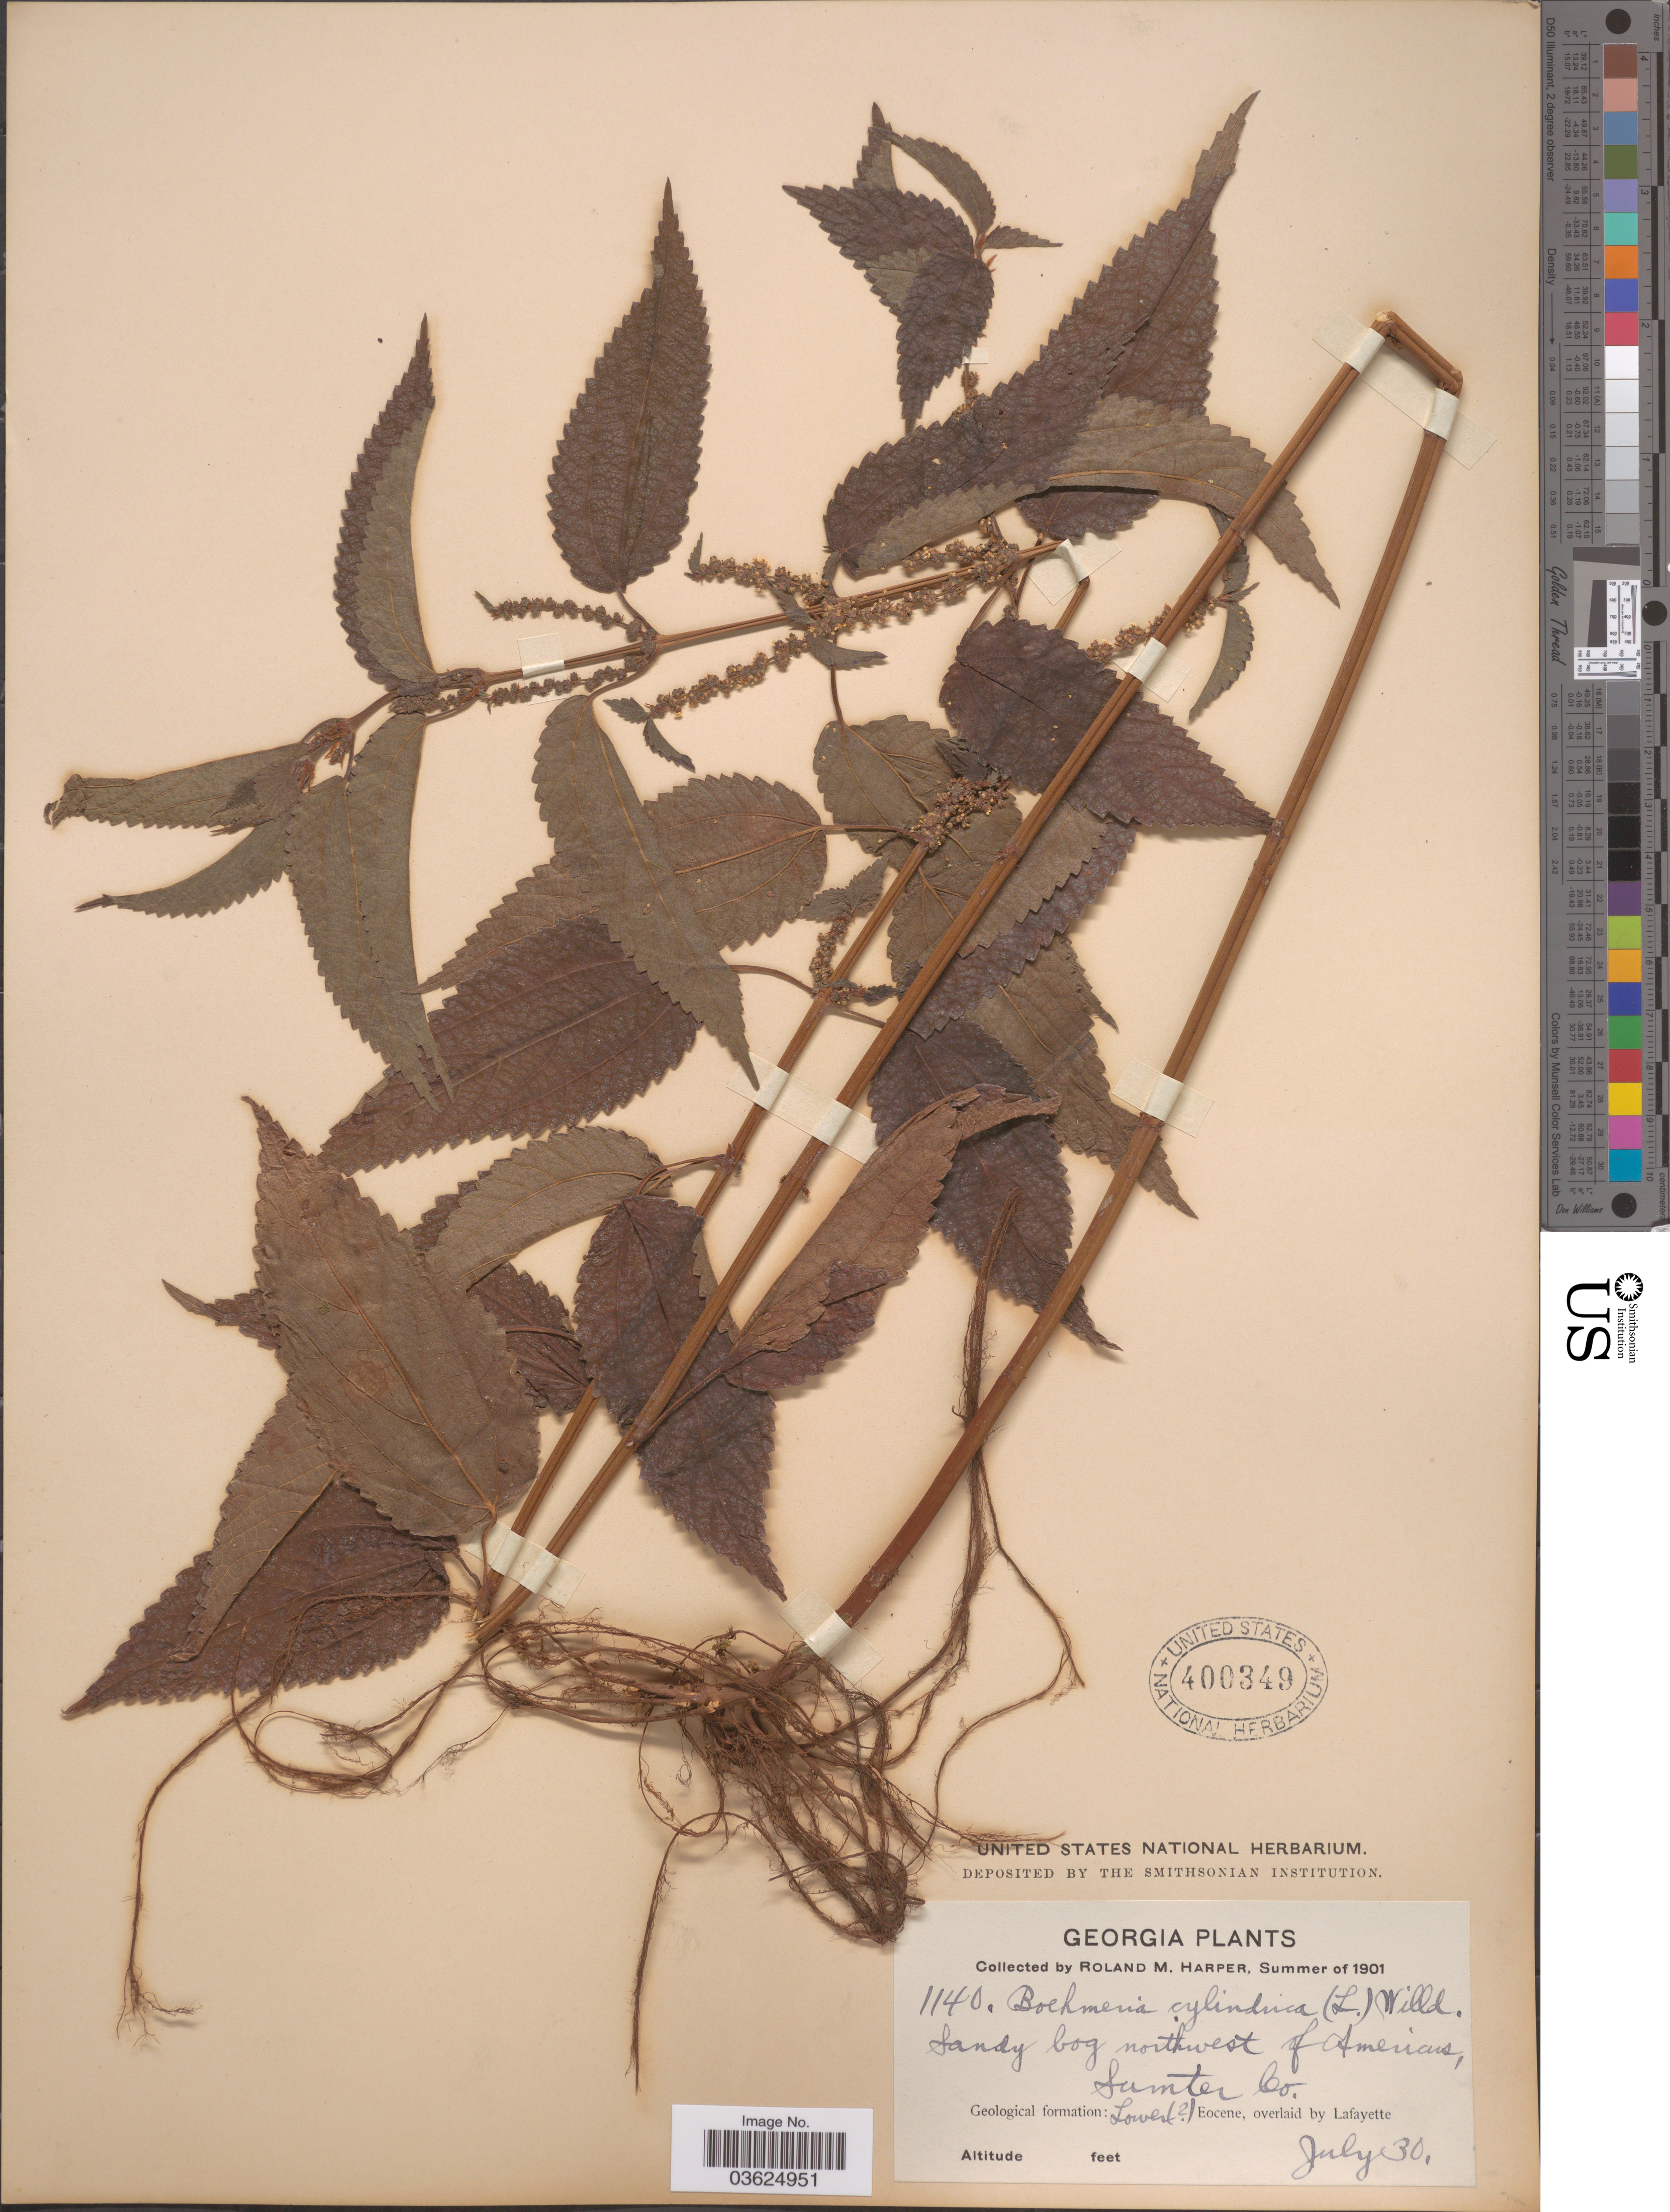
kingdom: Plantae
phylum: Tracheophyta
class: Magnoliopsida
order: Rosales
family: Urticaceae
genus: Boehmeria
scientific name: Boehmeria drummondiana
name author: Wedd.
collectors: R. M. Harper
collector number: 1140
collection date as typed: Transcribed d/m/y: /7/30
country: United States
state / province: Georgia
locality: Sandy bog northwest of Americus, Sumter County. Geological information: Lower ( [unsure placement]) Eocene, overlaid by Lafayette.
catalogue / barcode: US 400349